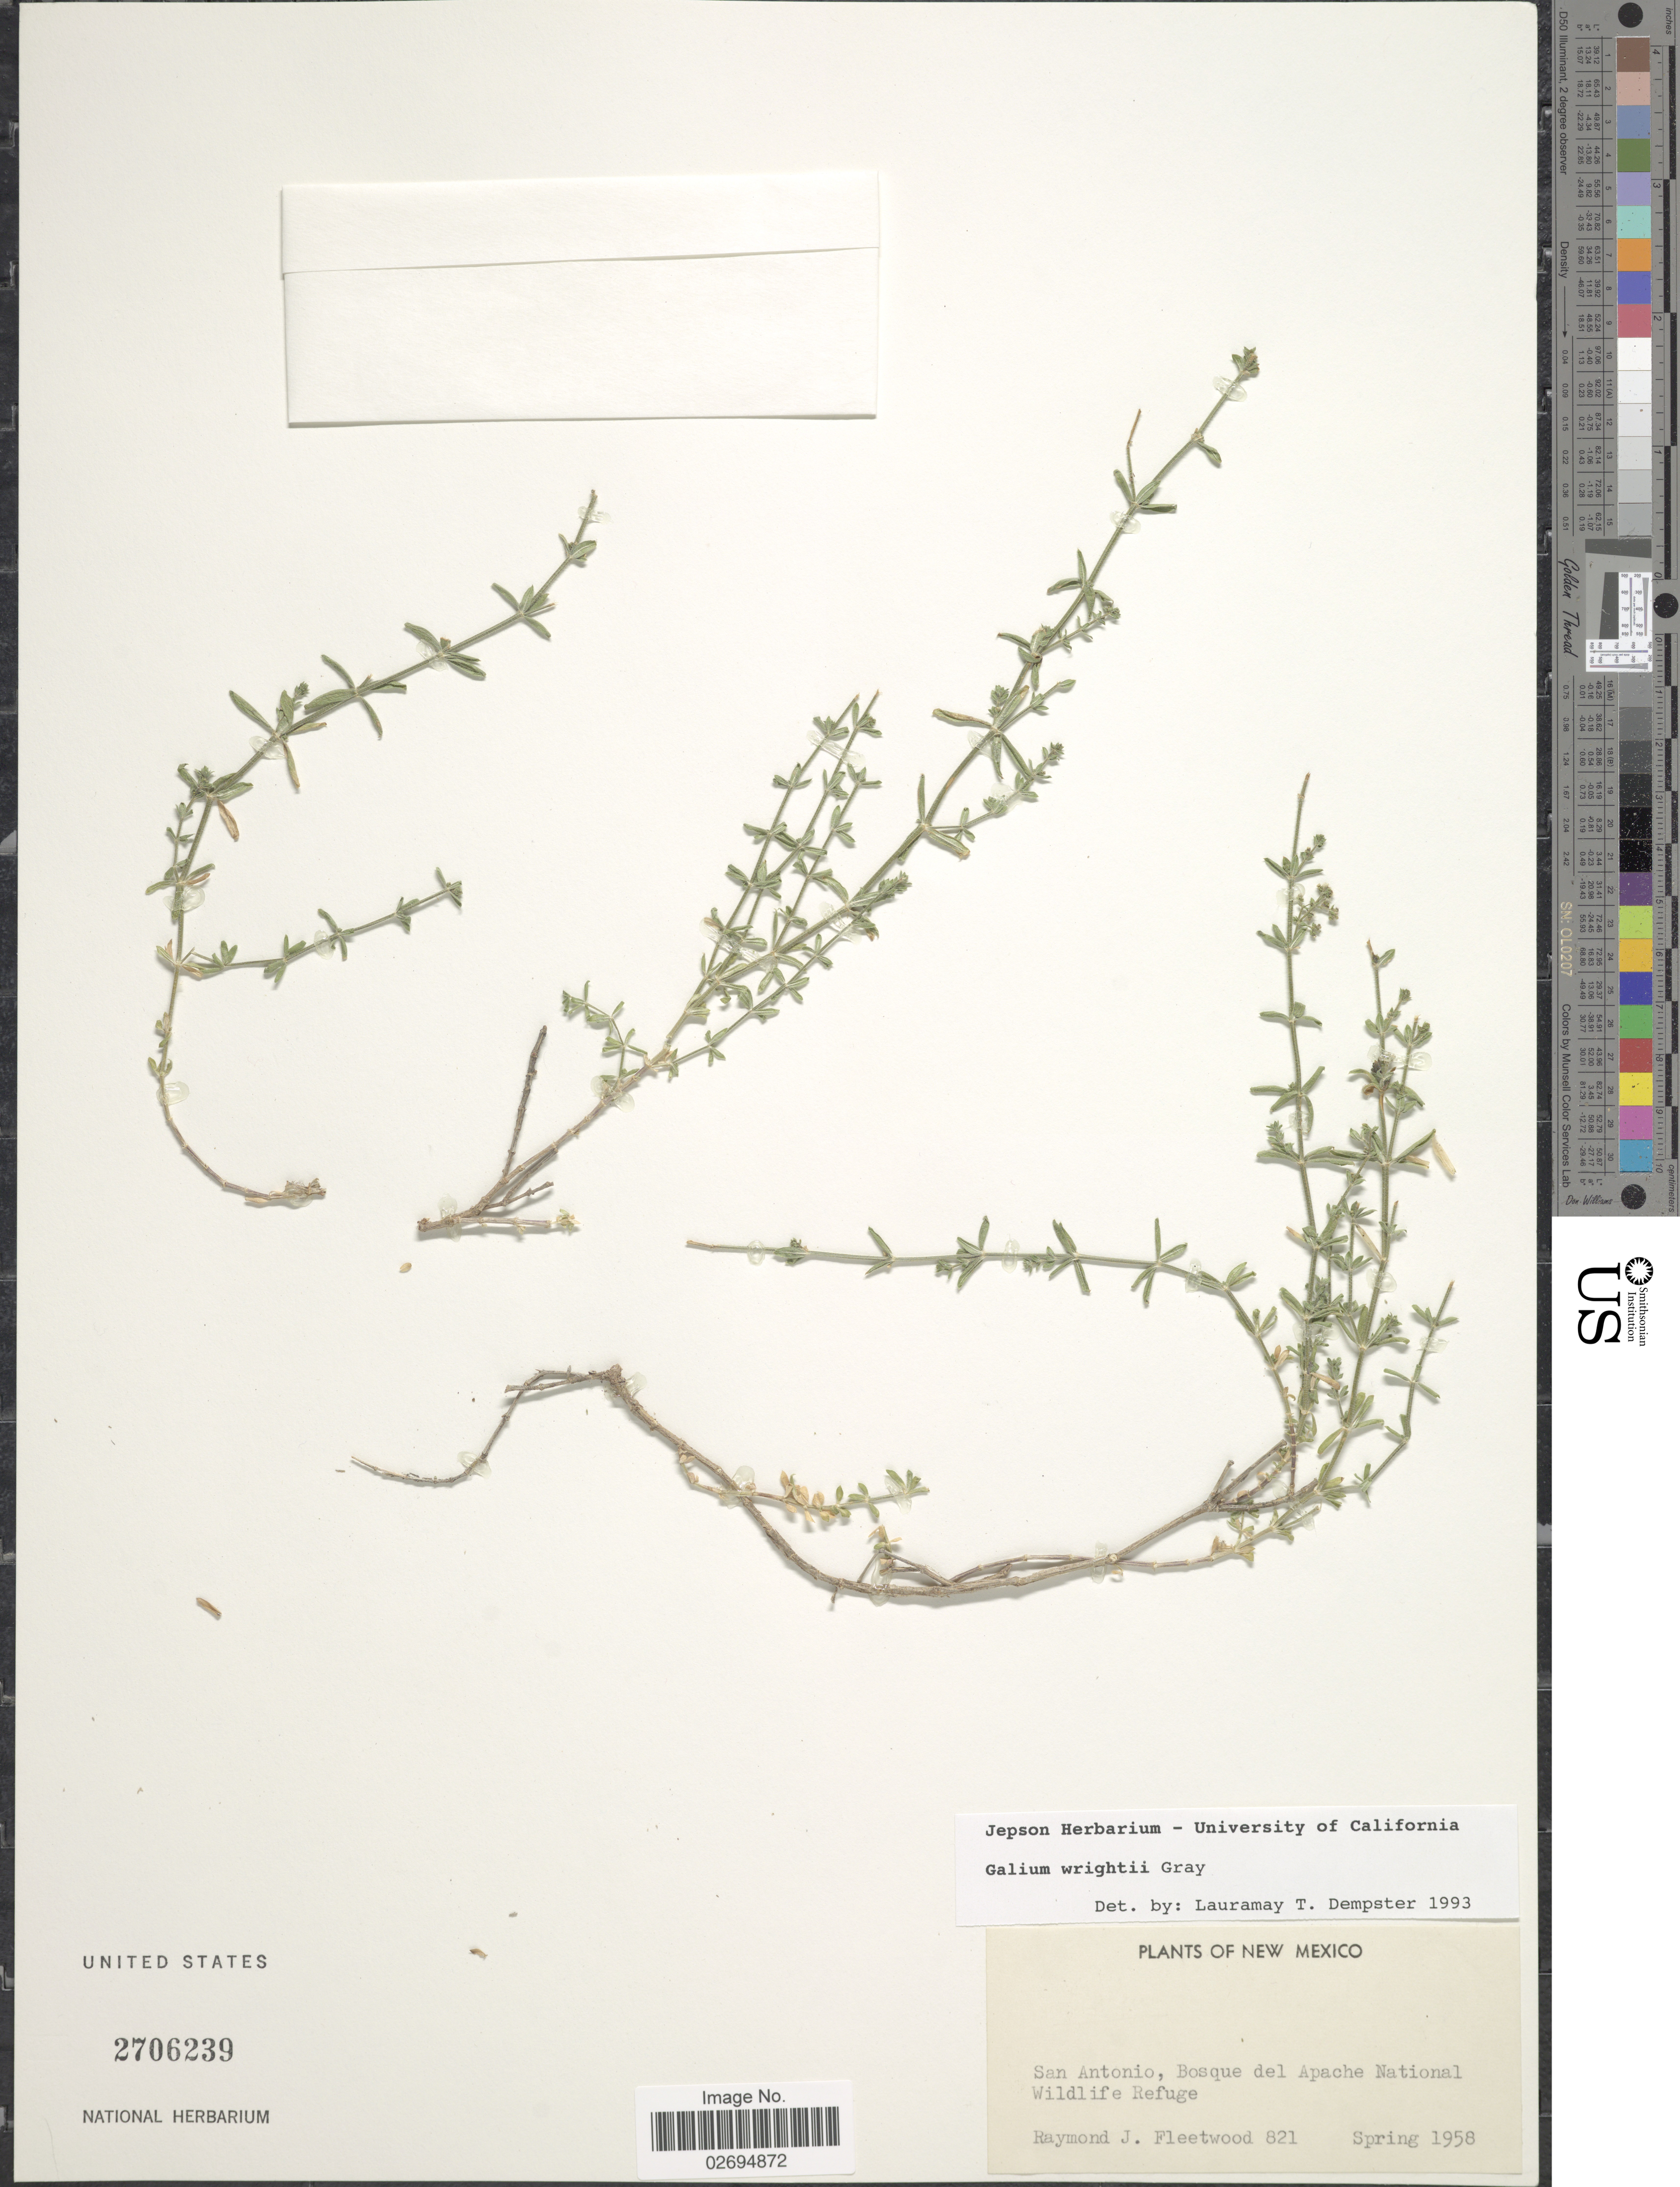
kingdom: Plantae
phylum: Tracheophyta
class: Magnoliopsida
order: Gentianales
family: Rubiaceae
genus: Galium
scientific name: Galium wrightii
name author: A. Gray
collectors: R. J. Fleetwood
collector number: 821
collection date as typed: Spring 1958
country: United States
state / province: New Mexico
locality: San Antonio, Bosque del Apache National Wildlife Refuge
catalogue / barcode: US 2706239